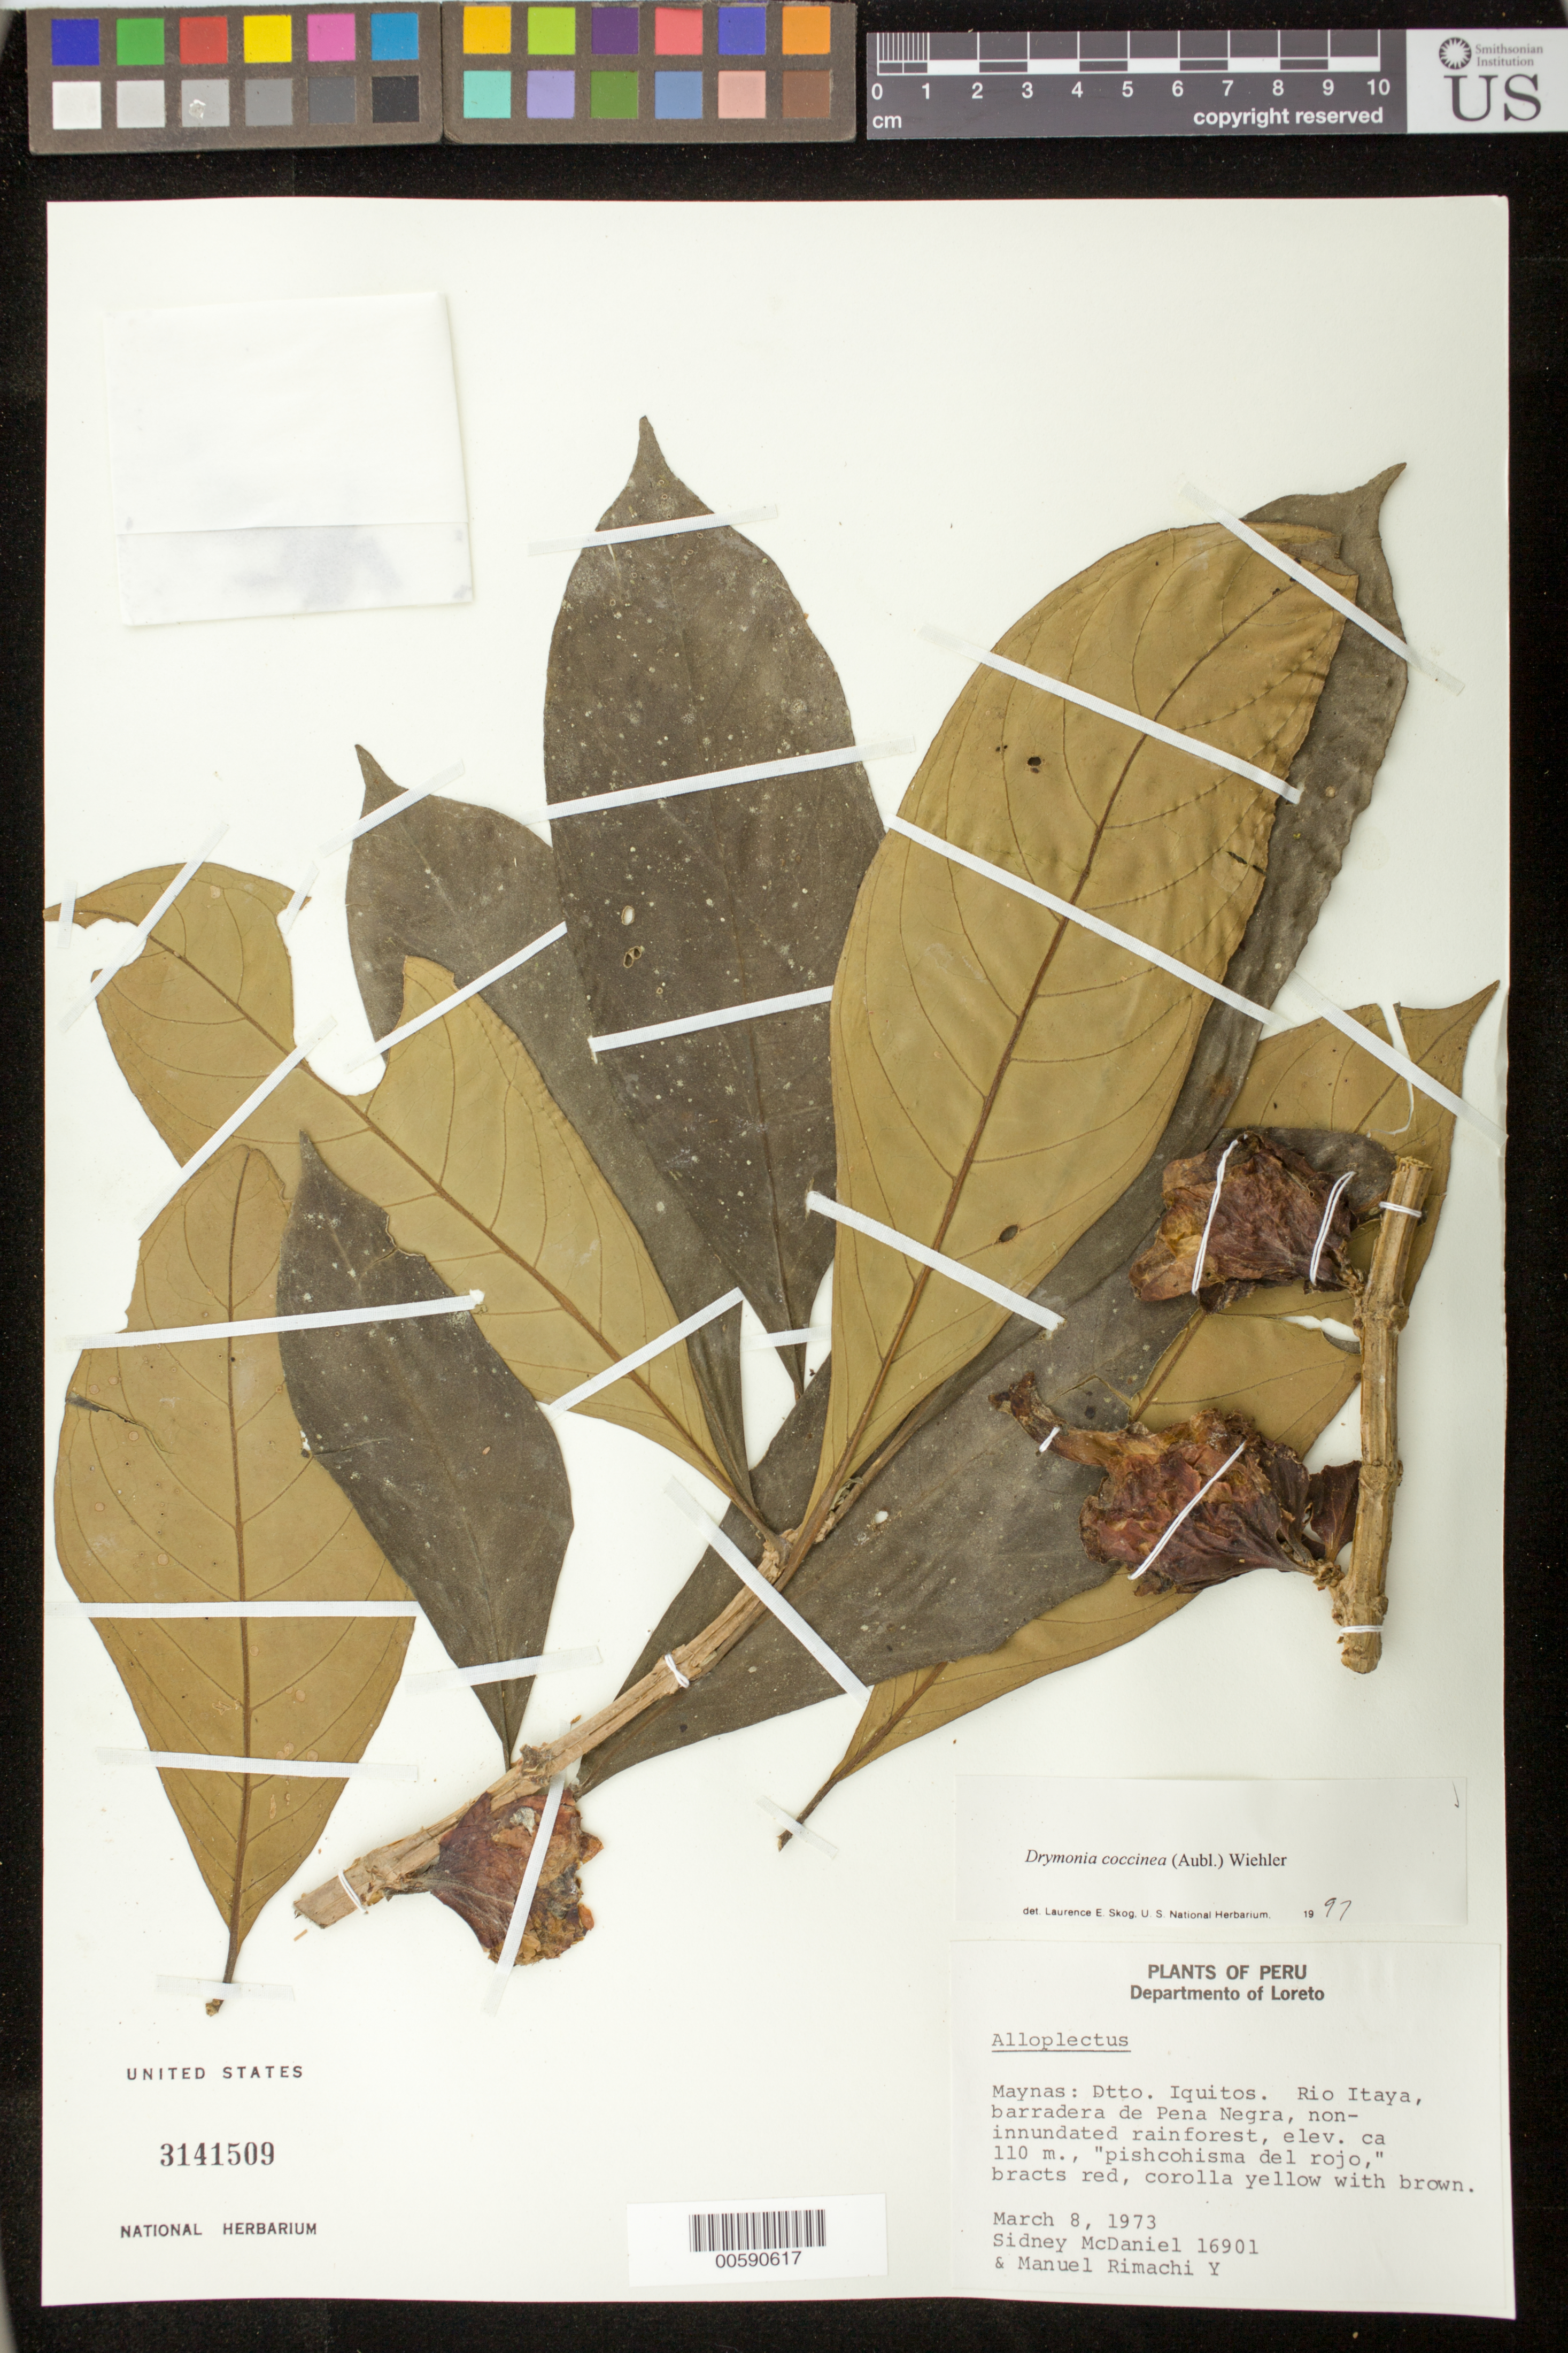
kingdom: Plantae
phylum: Tracheophyta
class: Magnoliopsida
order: Lamiales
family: Gesneriaceae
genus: Drymonia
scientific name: Drymonia coccinea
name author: (Aubl.) Wiehler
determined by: Skog, Laurence E.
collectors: S. McDaniel & M. Rimachi Y.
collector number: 16901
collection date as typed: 08 Mar 1973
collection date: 1973-03-08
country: Peru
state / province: Loreto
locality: Prov. Maynas, Dtto. Iquitos; Rio Itaya, barradera de Pena Negra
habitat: Non-inundated rainforest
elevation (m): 110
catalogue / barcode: US 3141509